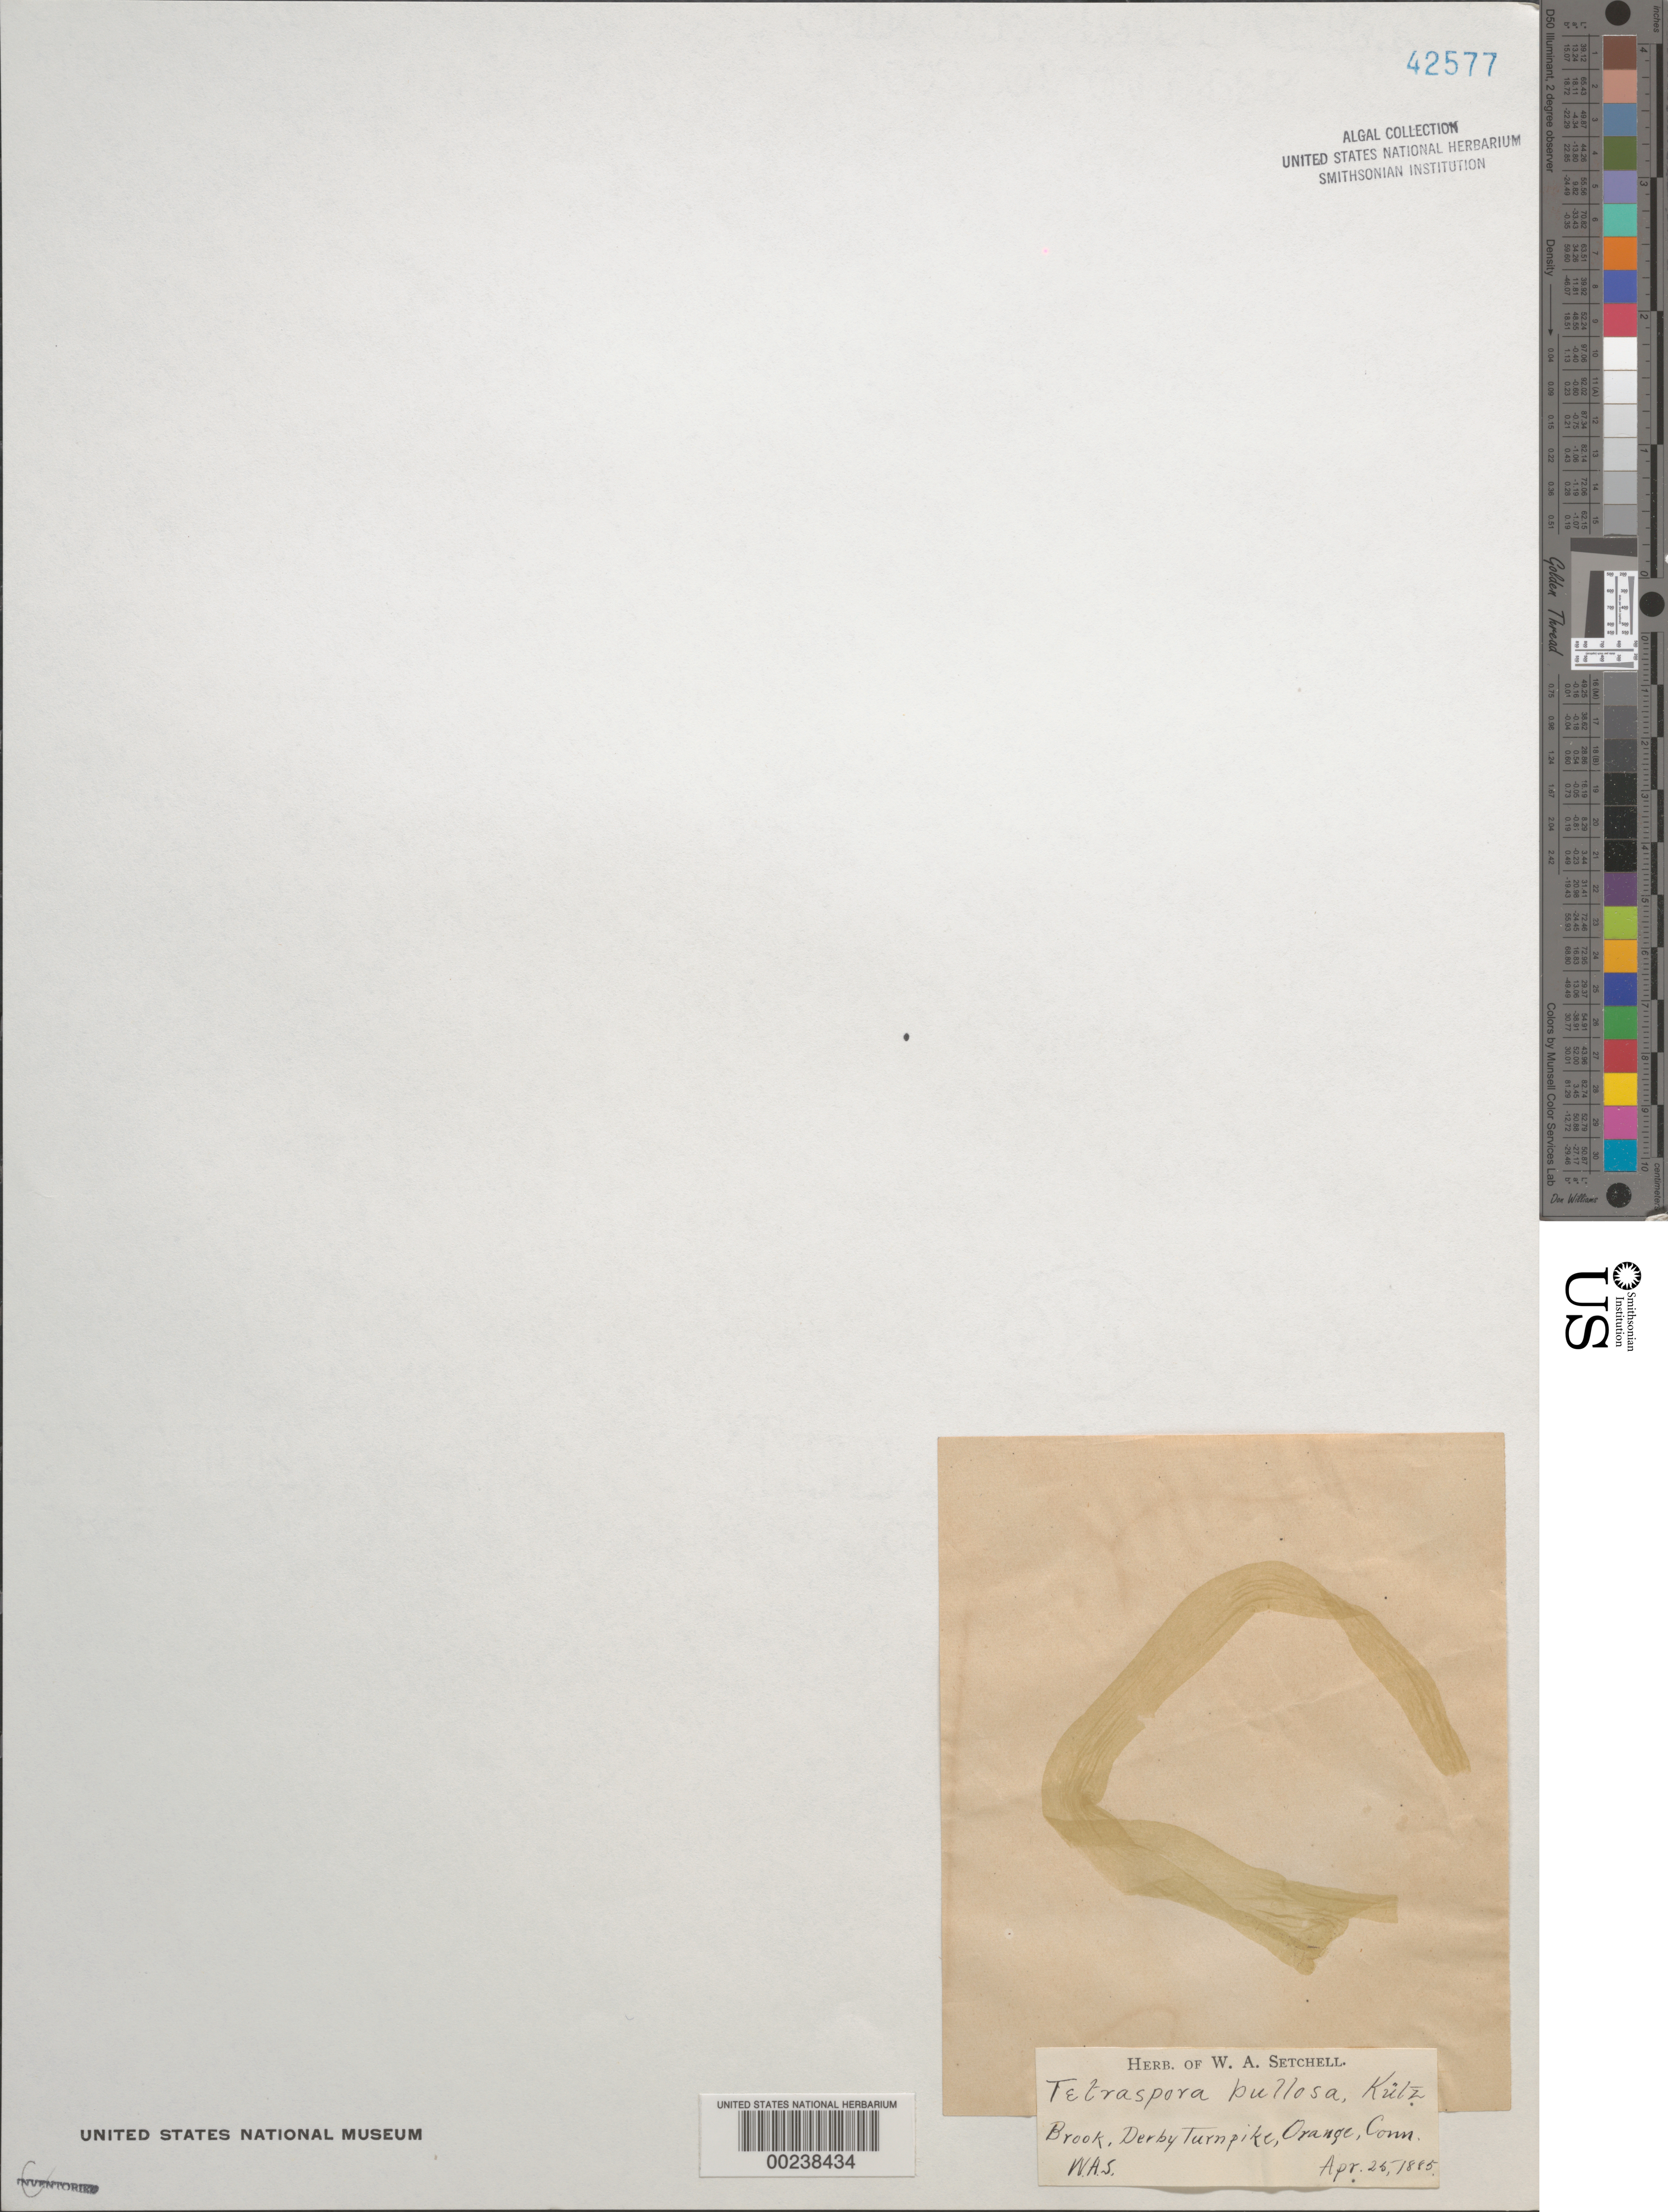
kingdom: Plantae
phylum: Chlorophyta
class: Ulvophyceae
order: Ulvales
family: Monostromataceae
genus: Monostroma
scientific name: Monostroma bullosum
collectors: W. Setchell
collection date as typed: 25 Apr 1885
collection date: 1885-04-25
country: United States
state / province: Connecticut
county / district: New Haven County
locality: Orange, Derby Turnpike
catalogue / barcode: US 42577